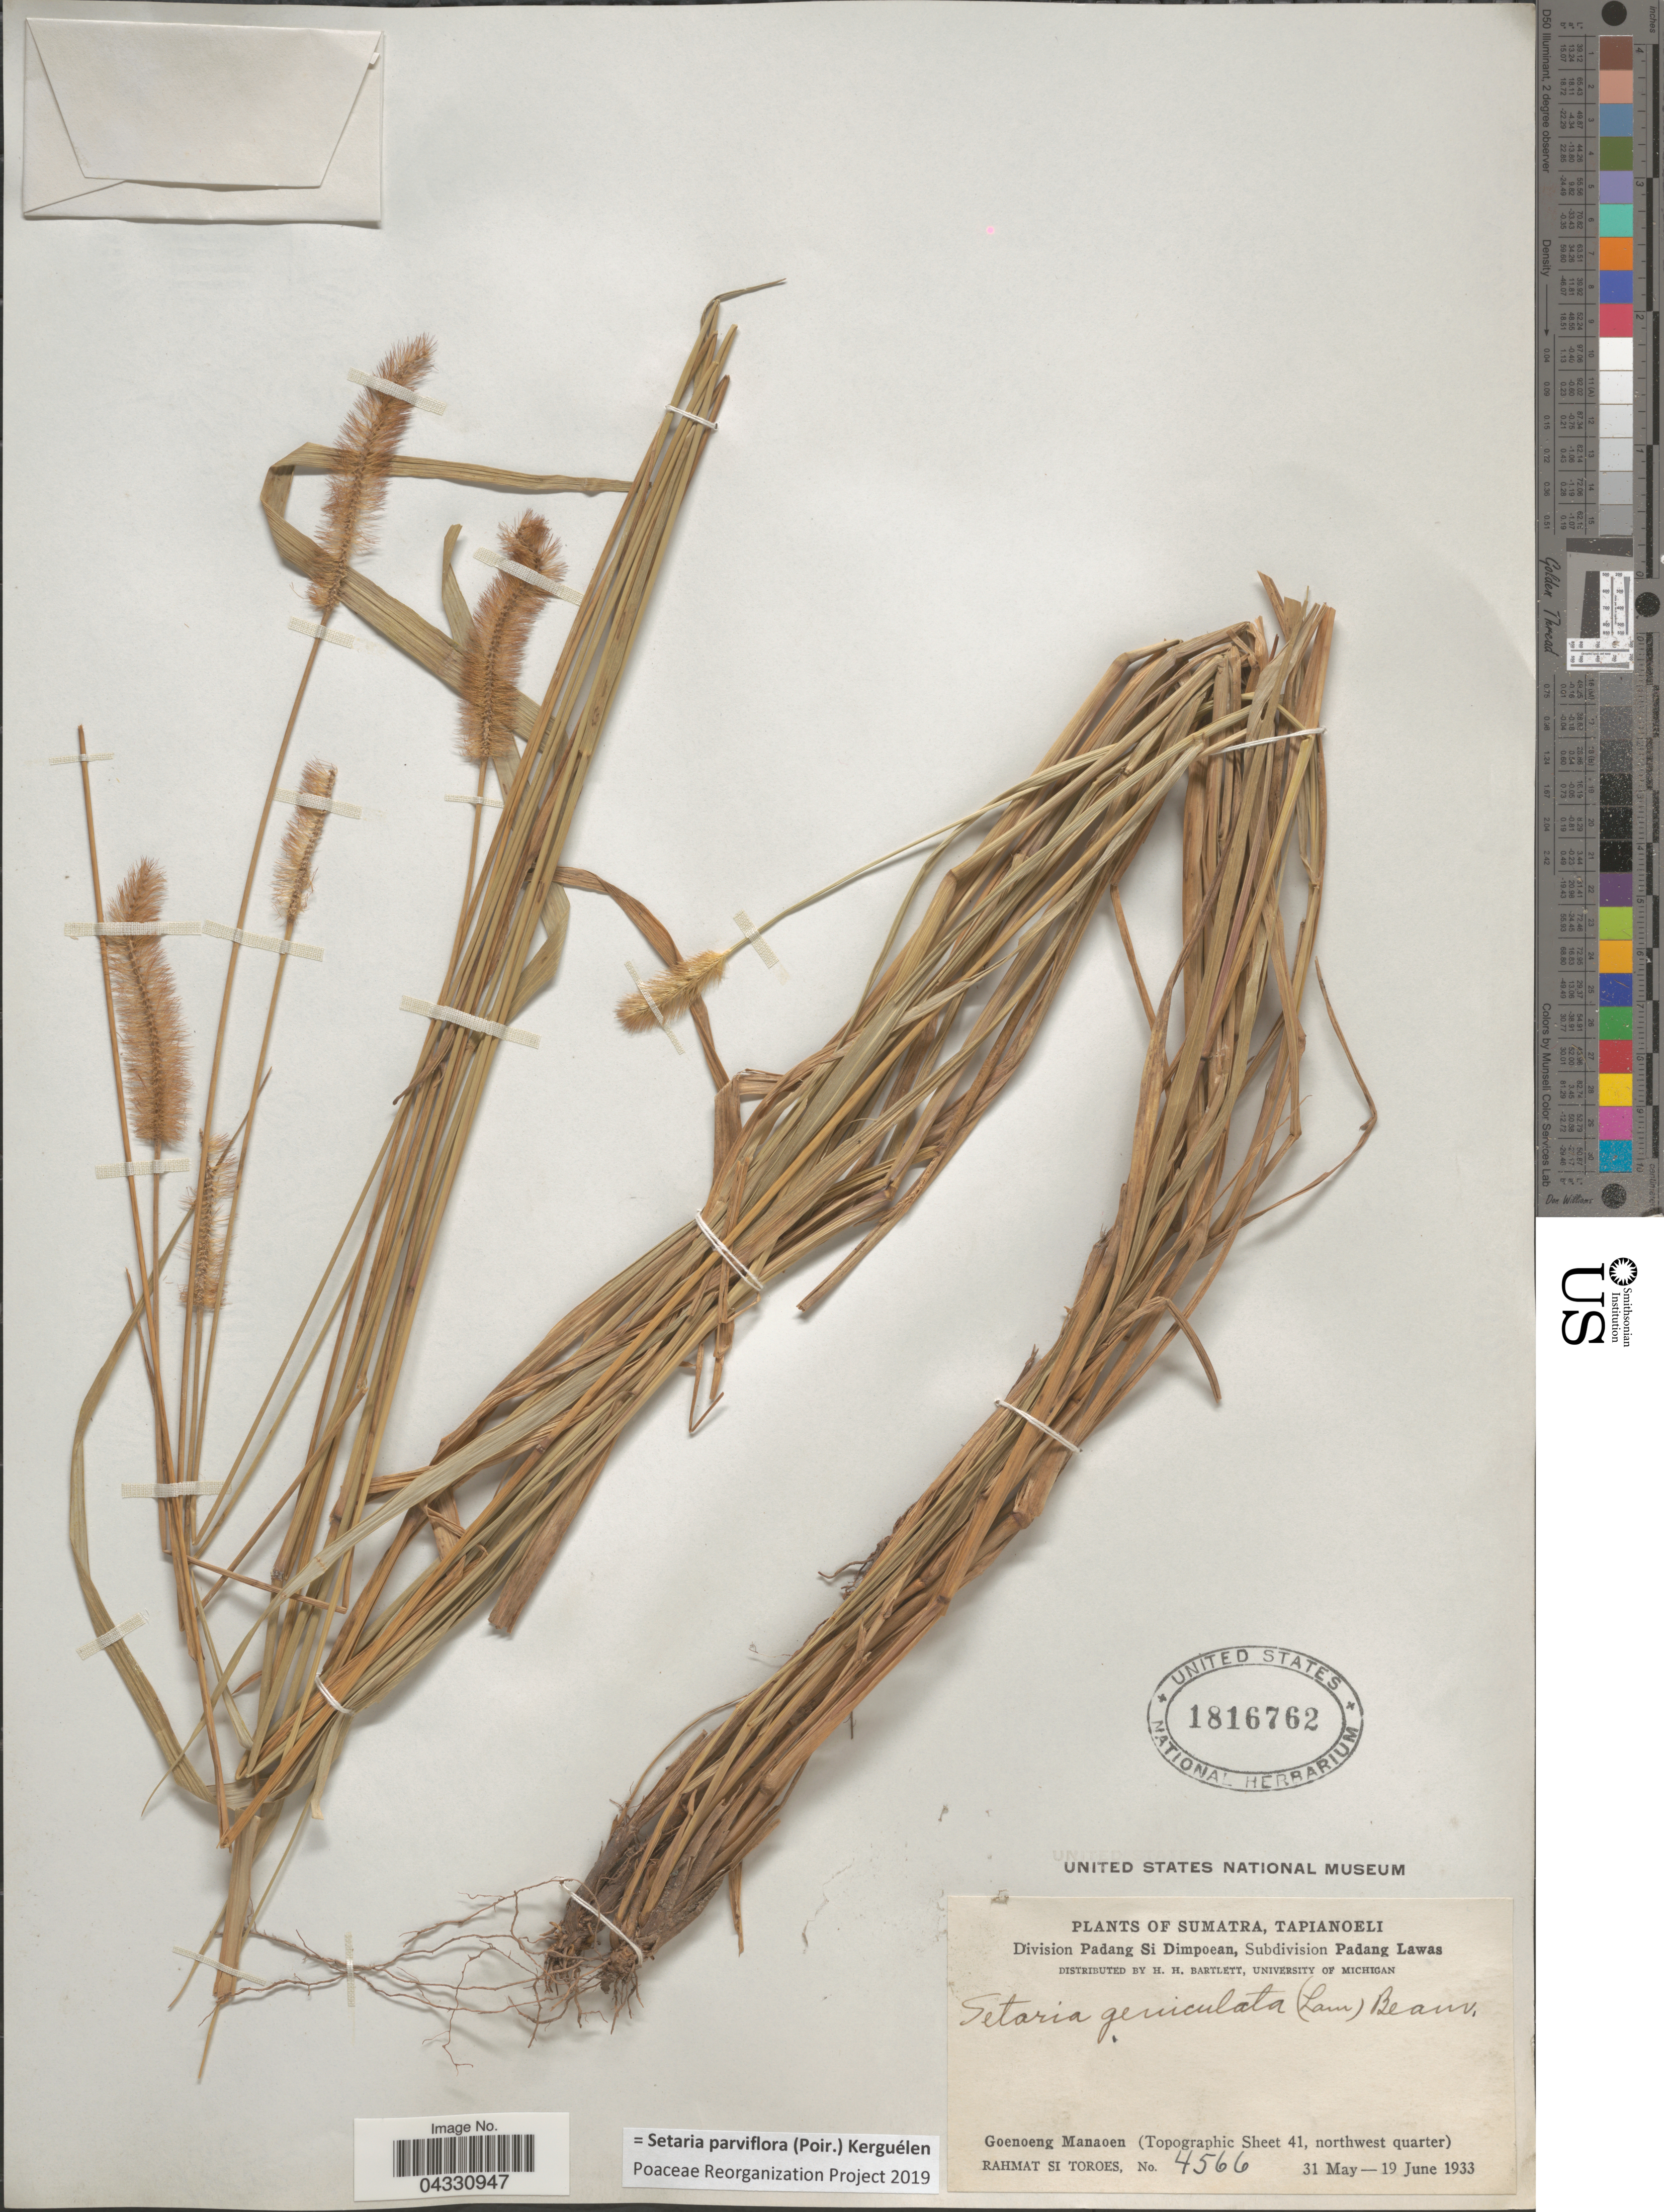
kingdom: Plantae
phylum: Tracheophyta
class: Liliopsida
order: Poales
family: Poaceae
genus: Setaria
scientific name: Setaria parviflora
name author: (Poir.) Kerguélen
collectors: Rahmat Si Boeea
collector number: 4566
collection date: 1933-05-31/1933-06-19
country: Indonesia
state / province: Sumatra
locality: Tapianoeli. Division Padang Si Dimpoean, Subdivision Padang Lawas. Goenoeng Manaoen (Topographic Sheet 41, northwest quarter).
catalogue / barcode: US 1816762